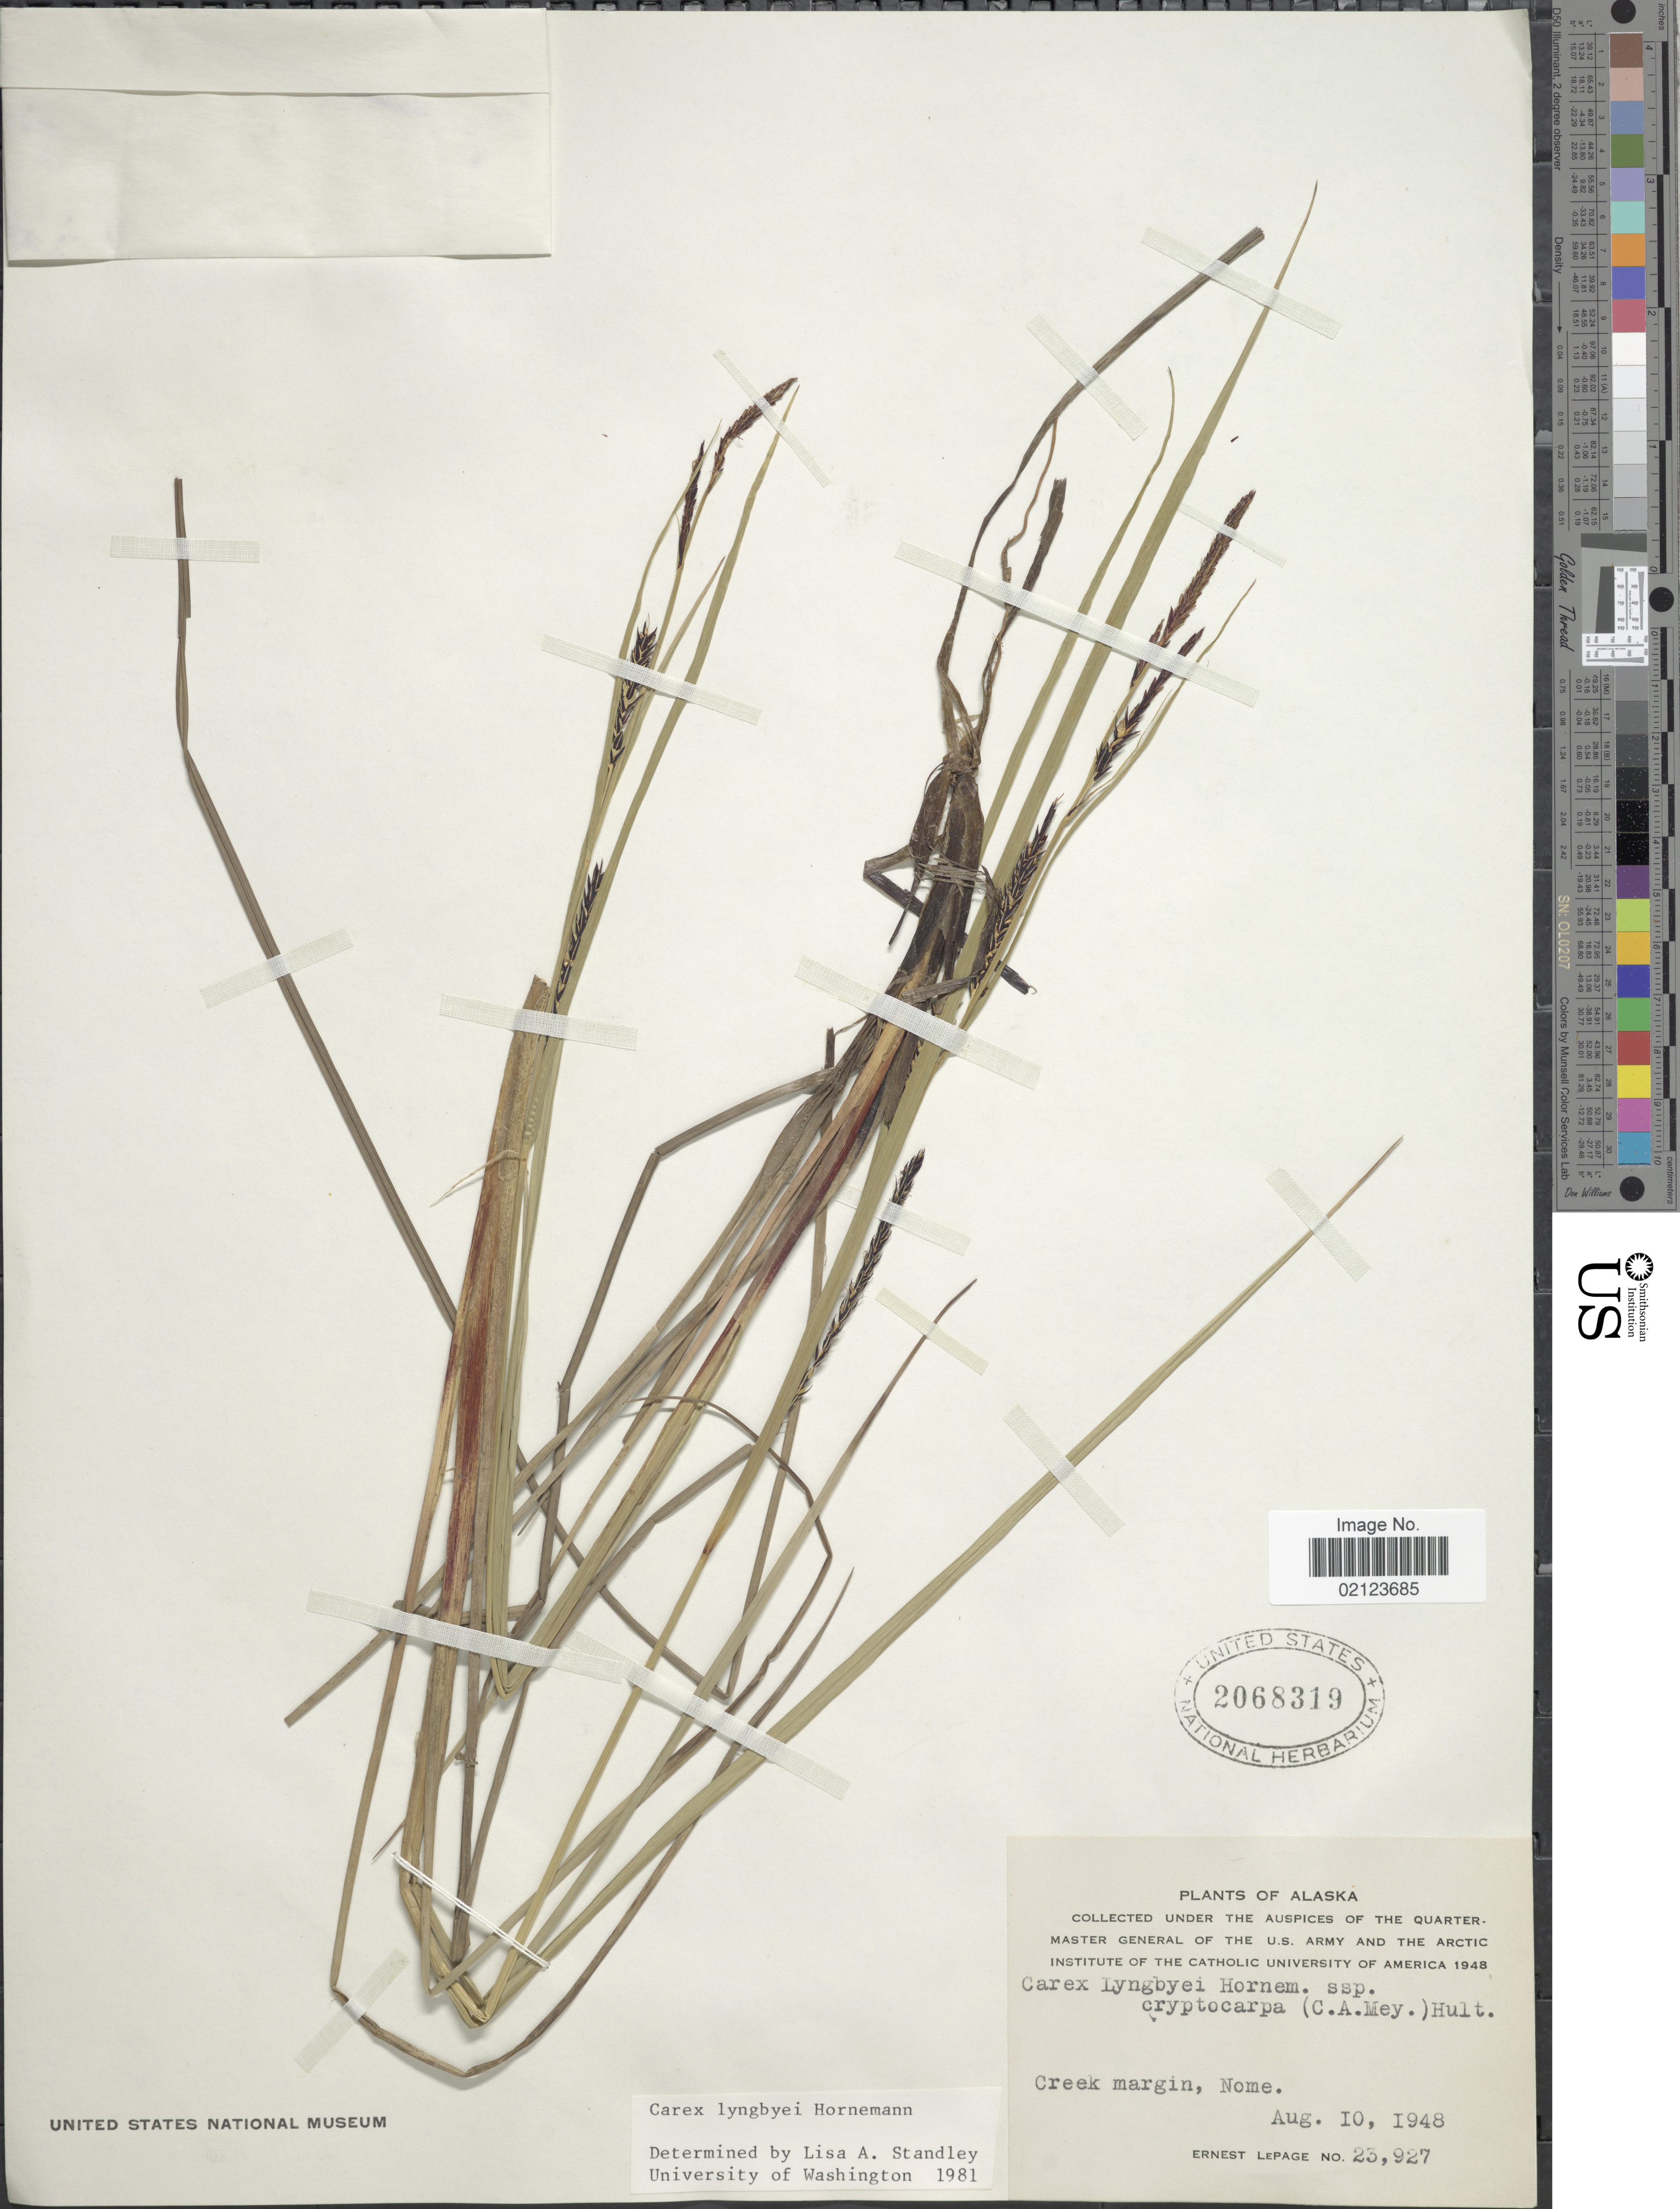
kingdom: Plantae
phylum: Tracheophyta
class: Liliopsida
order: Poales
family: Cyperaceae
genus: Carex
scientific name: Carex lyngbyei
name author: Hornem.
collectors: E. Lepage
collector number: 23927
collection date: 1948-08-10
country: United States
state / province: Alaska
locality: Creek margin, Nome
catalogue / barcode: US 2068319